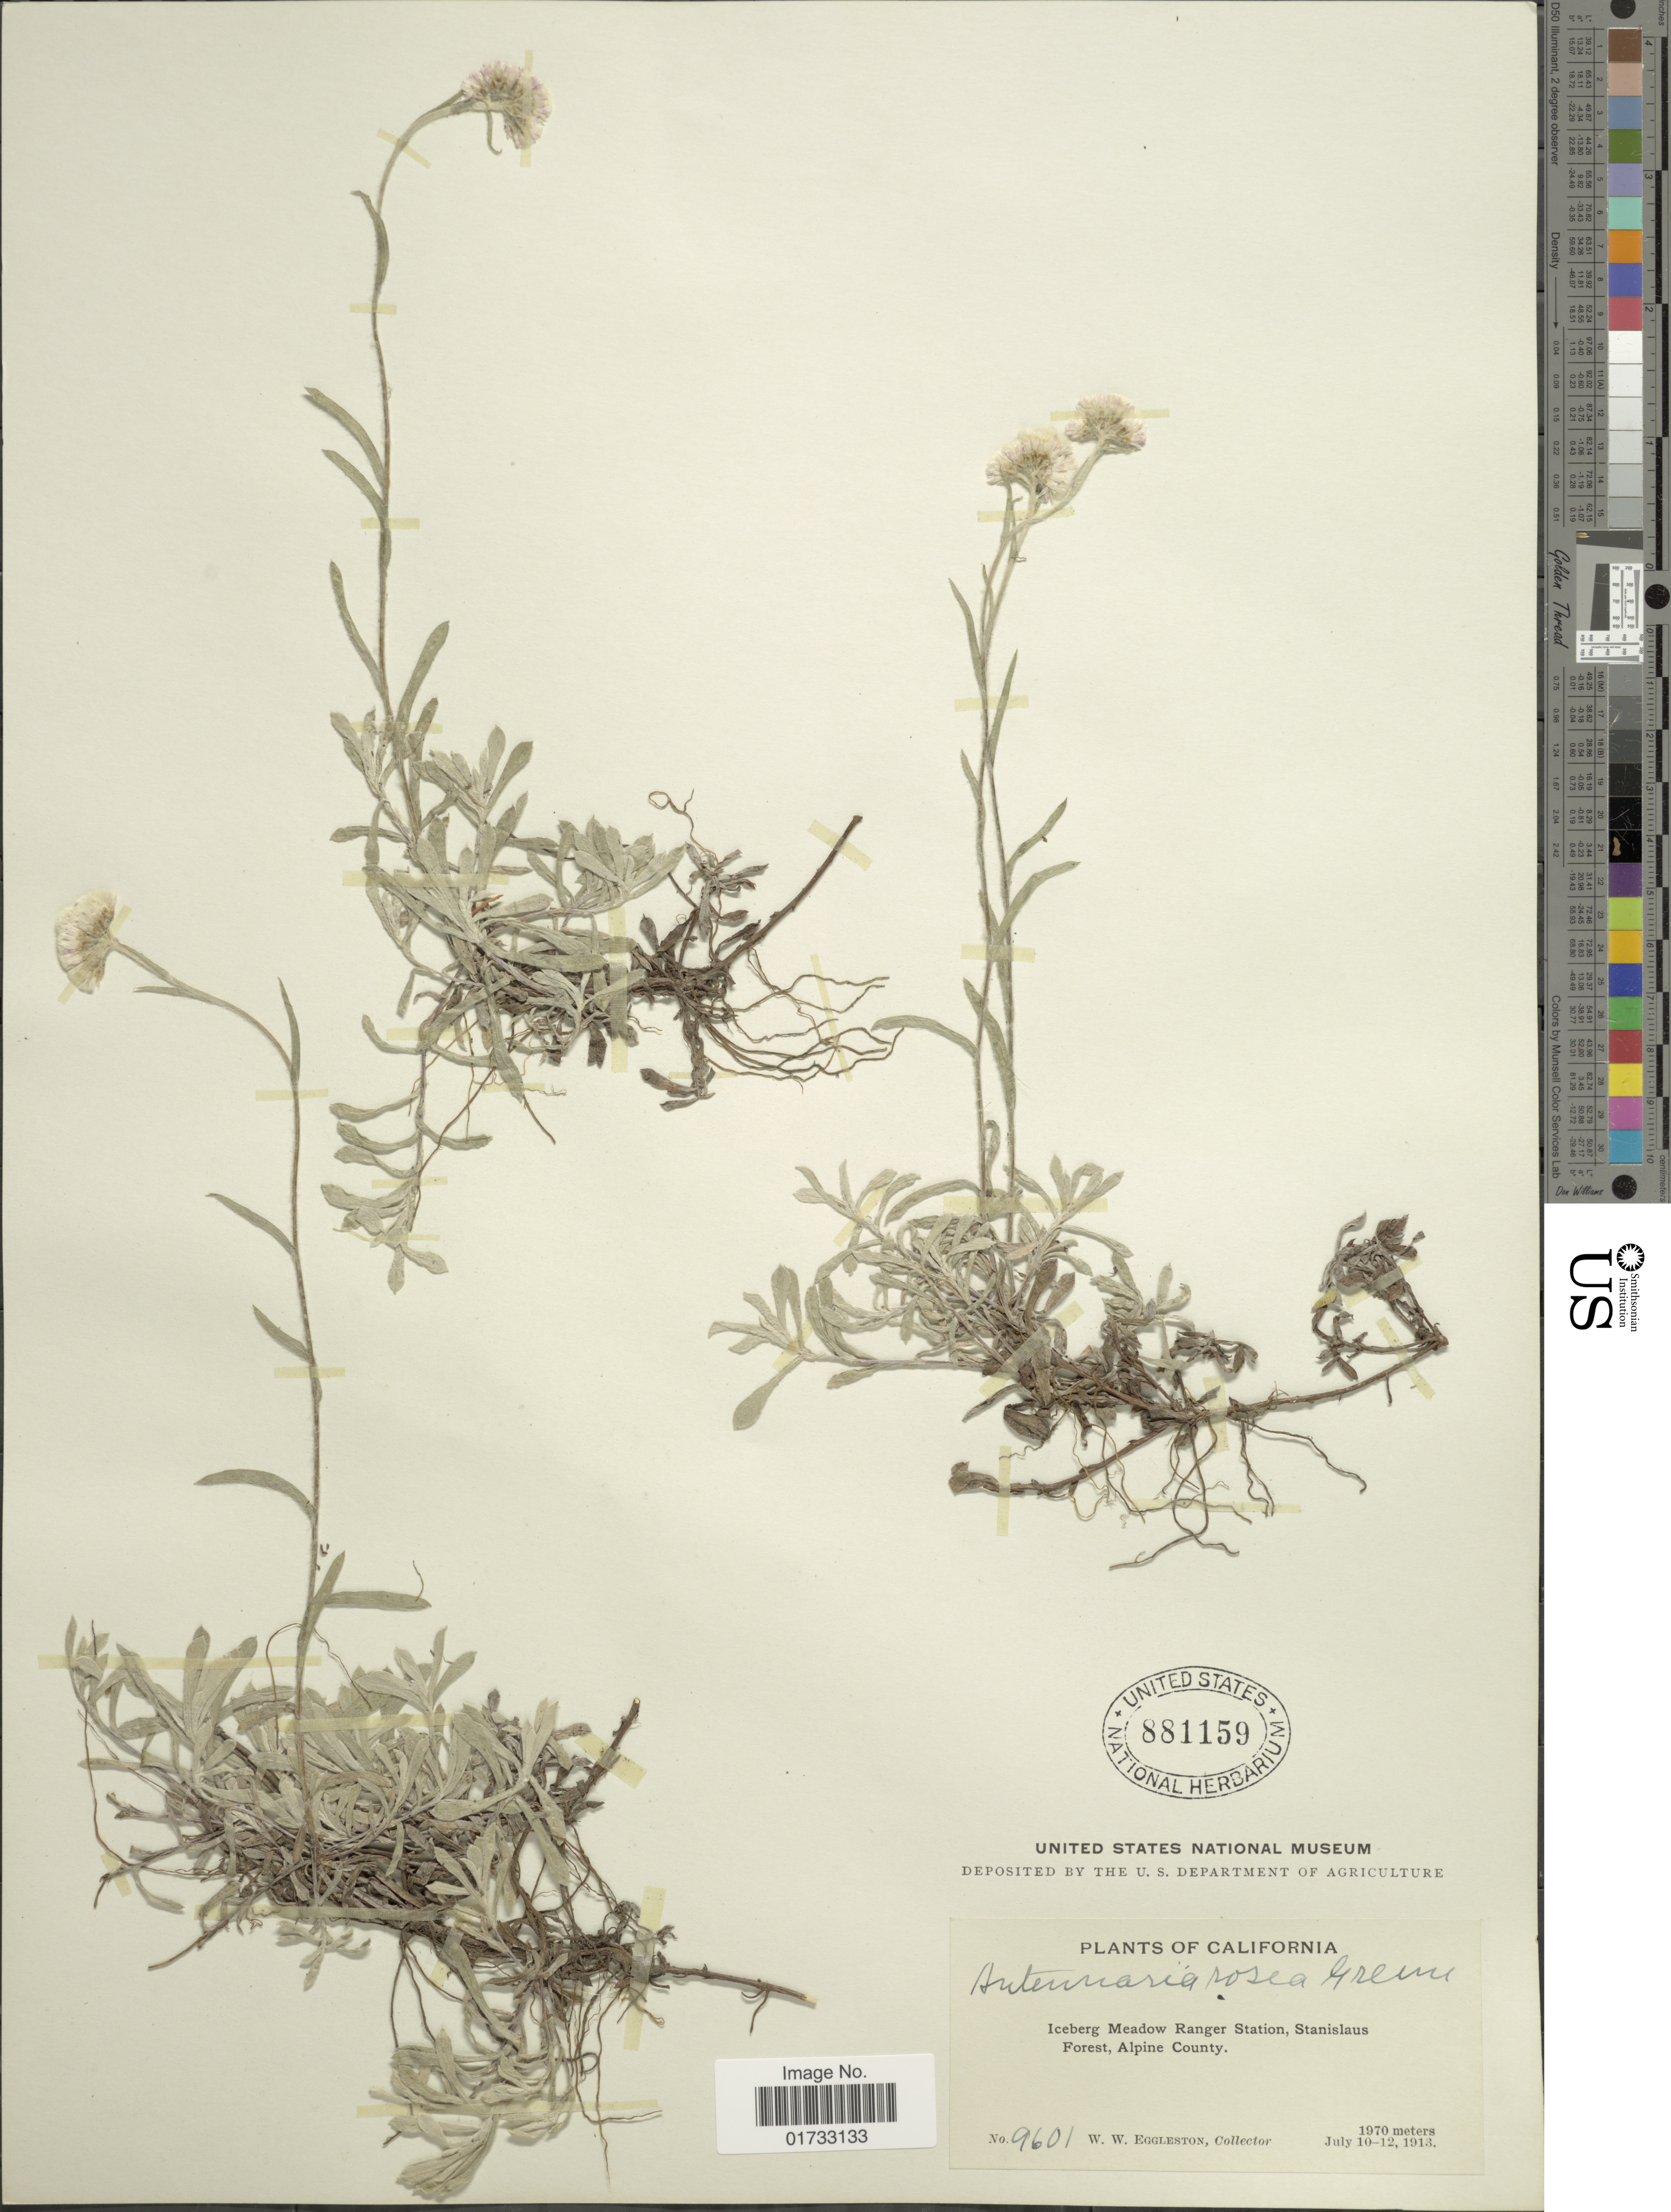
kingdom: Plantae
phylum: Tracheophyta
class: Magnoliopsida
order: Asterales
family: Asteraceae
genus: Antennaria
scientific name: Antennaria rosea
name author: Greene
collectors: W. W. Eggleston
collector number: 9601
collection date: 1913-07-10/1913-07-12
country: United States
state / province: California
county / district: Alpine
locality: Iceberg Meadow Ranger Station, Staislaus Forest, Alpine County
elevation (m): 1970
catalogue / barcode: US 881159